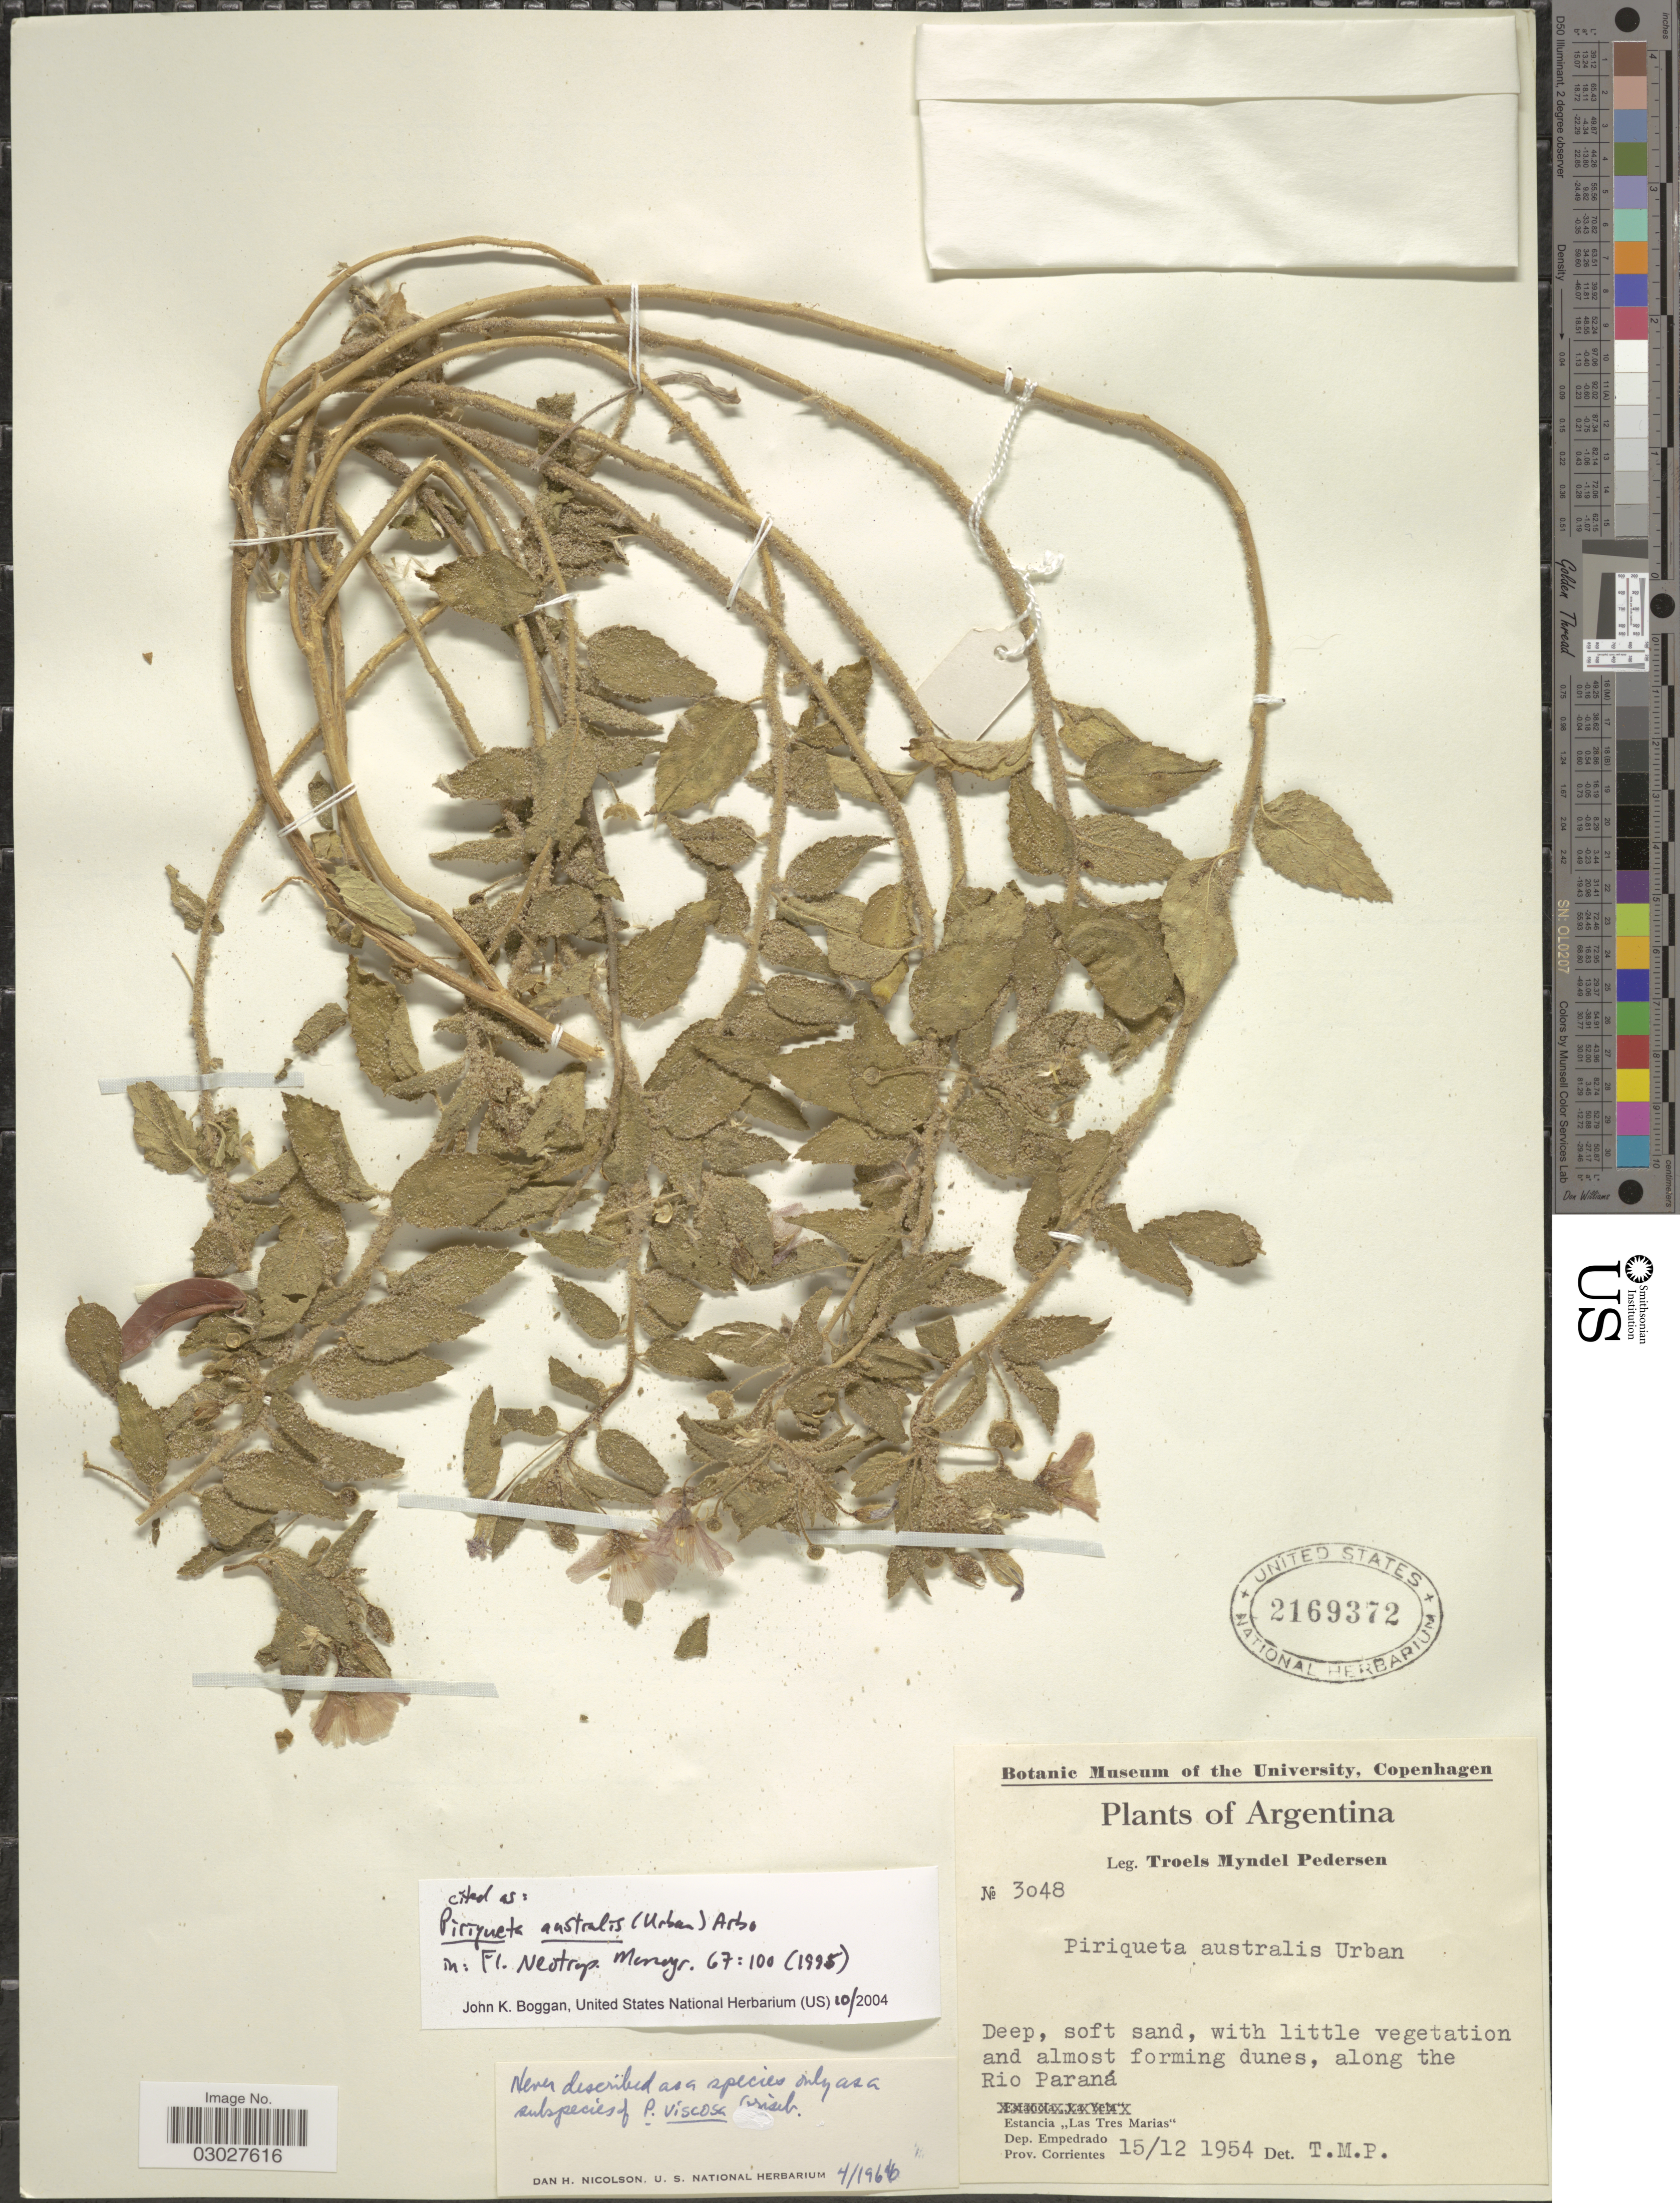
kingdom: Plantae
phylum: Tracheophyta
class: Magnoliopsida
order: Malpighiales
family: Turneraceae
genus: Piriqueta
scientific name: Piriqueta morongii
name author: Rolfe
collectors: T. Pederson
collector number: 3048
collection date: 1954-12-15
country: Argentina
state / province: Corrientes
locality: Along the Rio Paraná. Estancia "Las Tres Marias" Dep. Empedrado.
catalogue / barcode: US 2169372